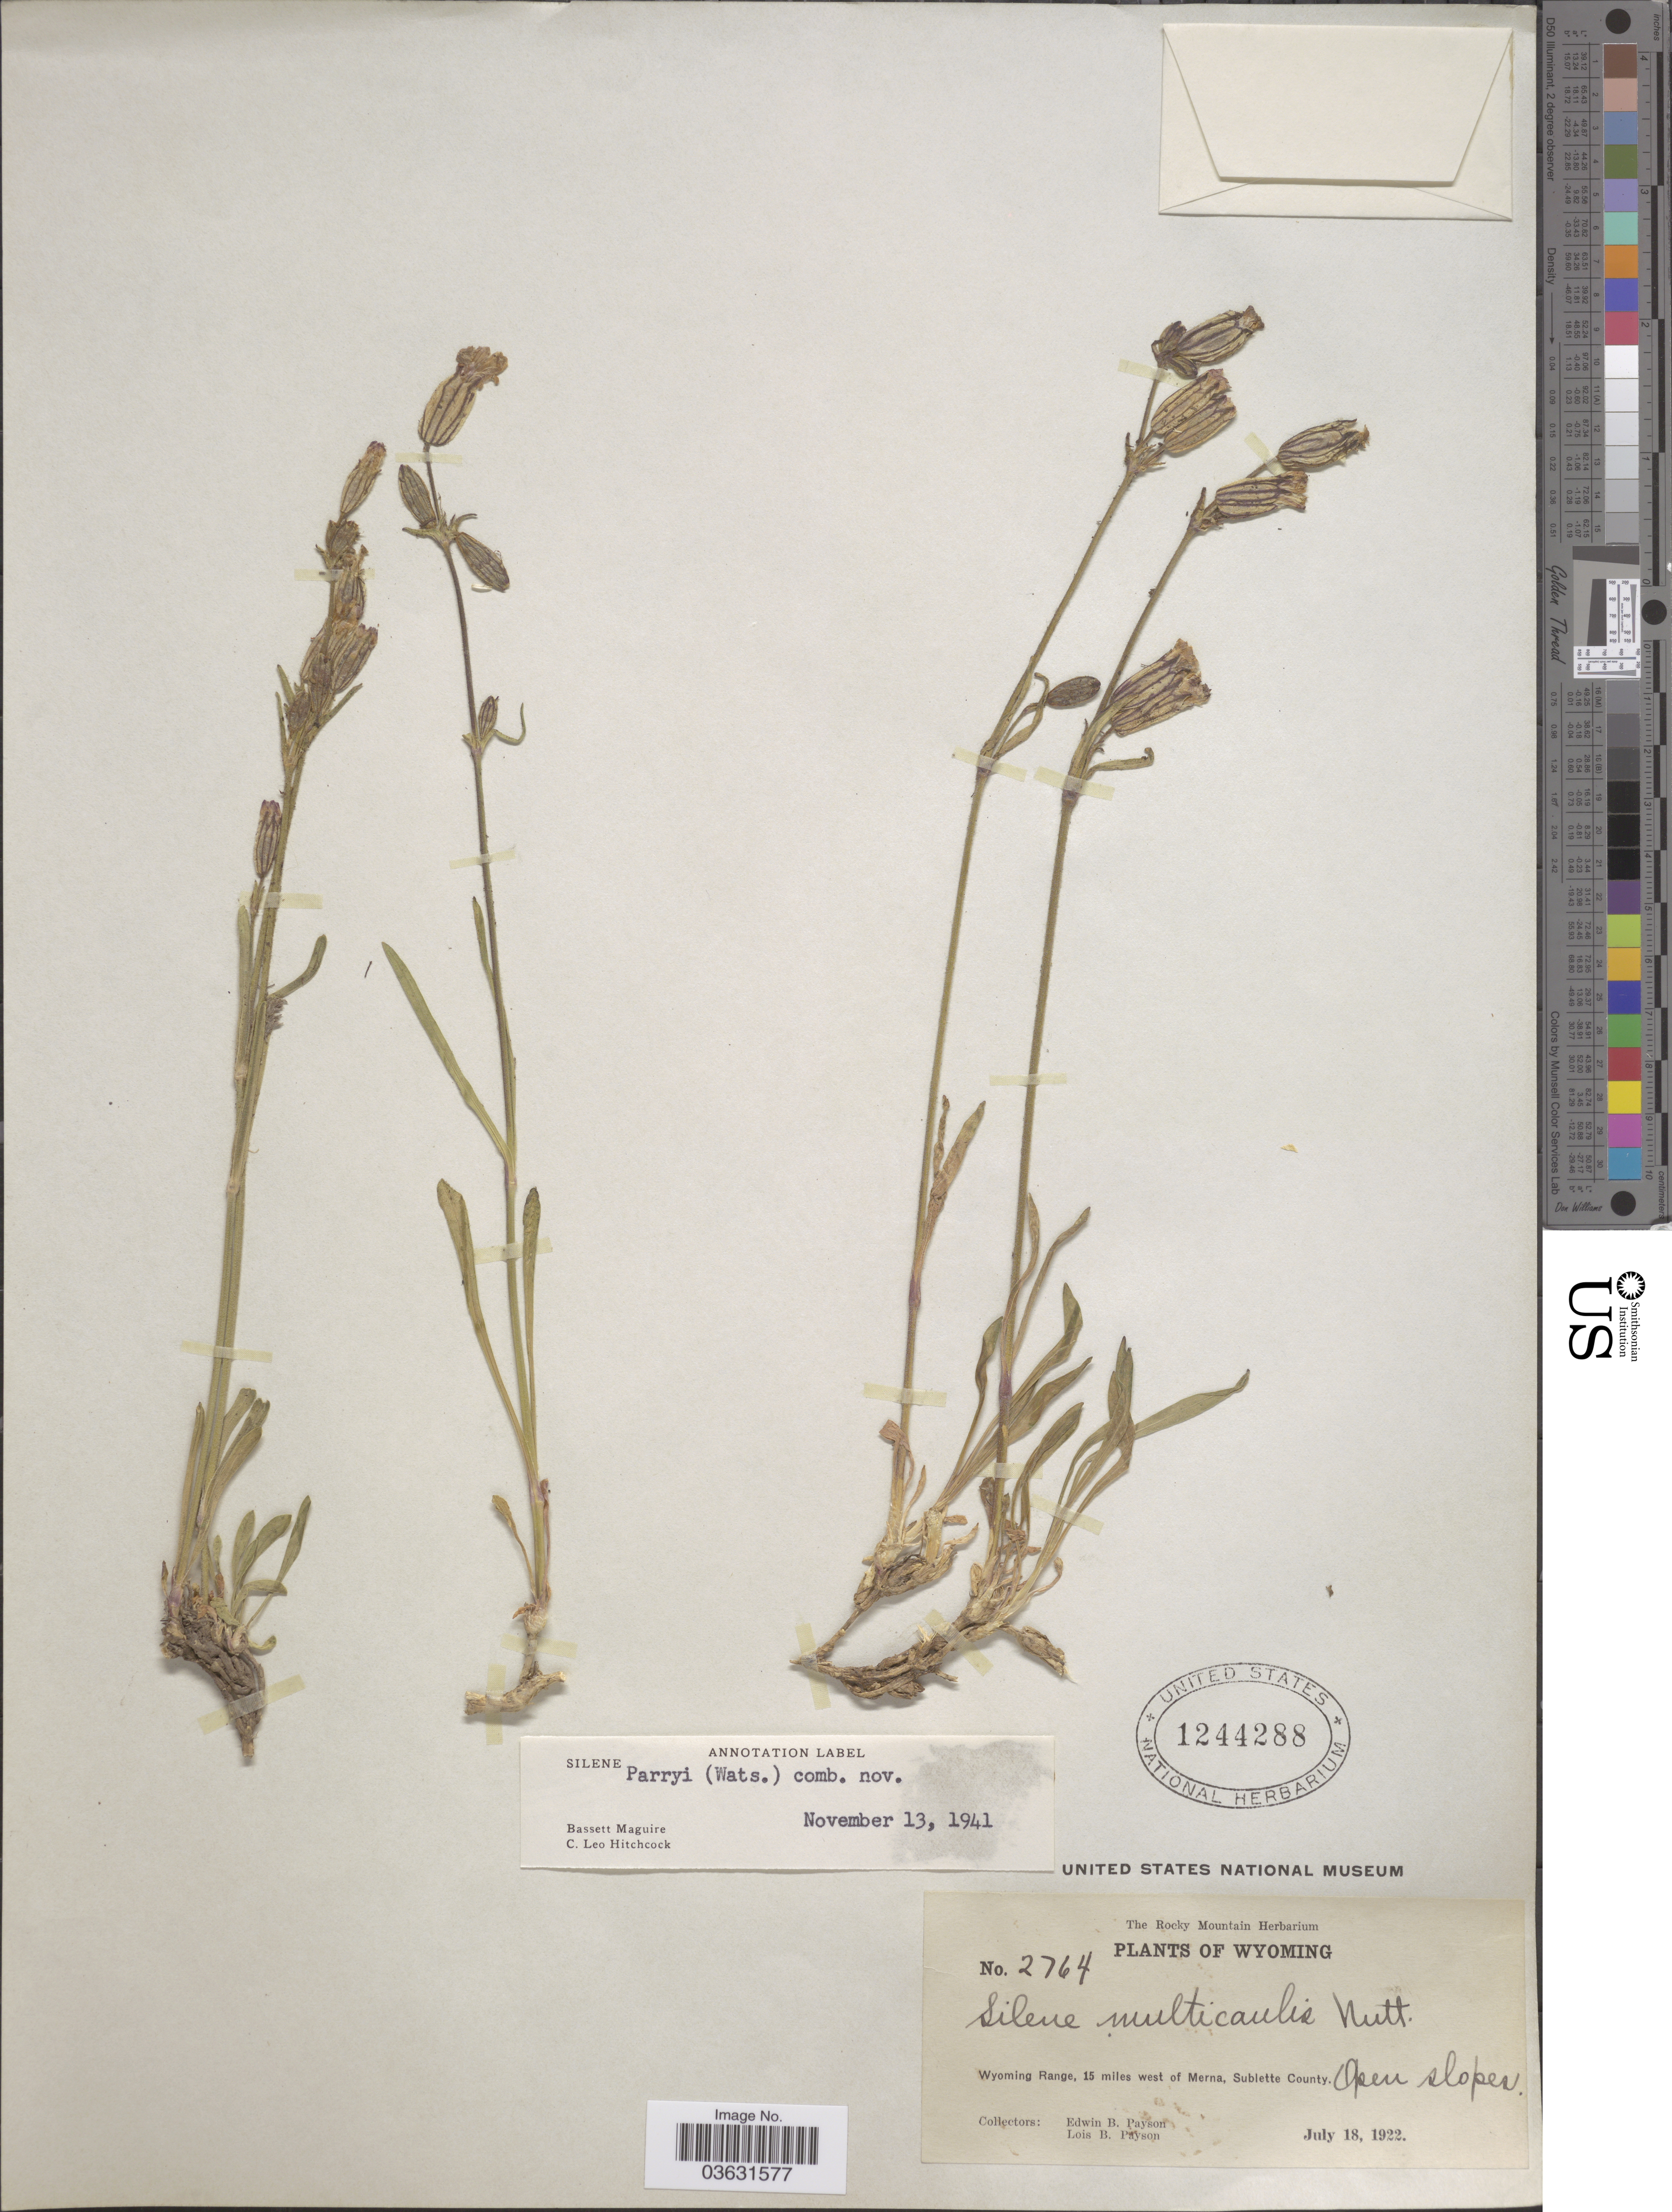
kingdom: Plantae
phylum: Tracheophyta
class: Magnoliopsida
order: Caryophyllales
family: Caryophyllaceae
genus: Silene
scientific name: Silene parryi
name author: (S. Watson) C.L. Hitchc. & Maguire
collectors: E. B. Payson & L. Payson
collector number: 2764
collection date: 1922-07-18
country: United States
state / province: Wyoming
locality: Wyoming Range, 15 miles west of Merna, Sublette County.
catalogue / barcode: US 1244288